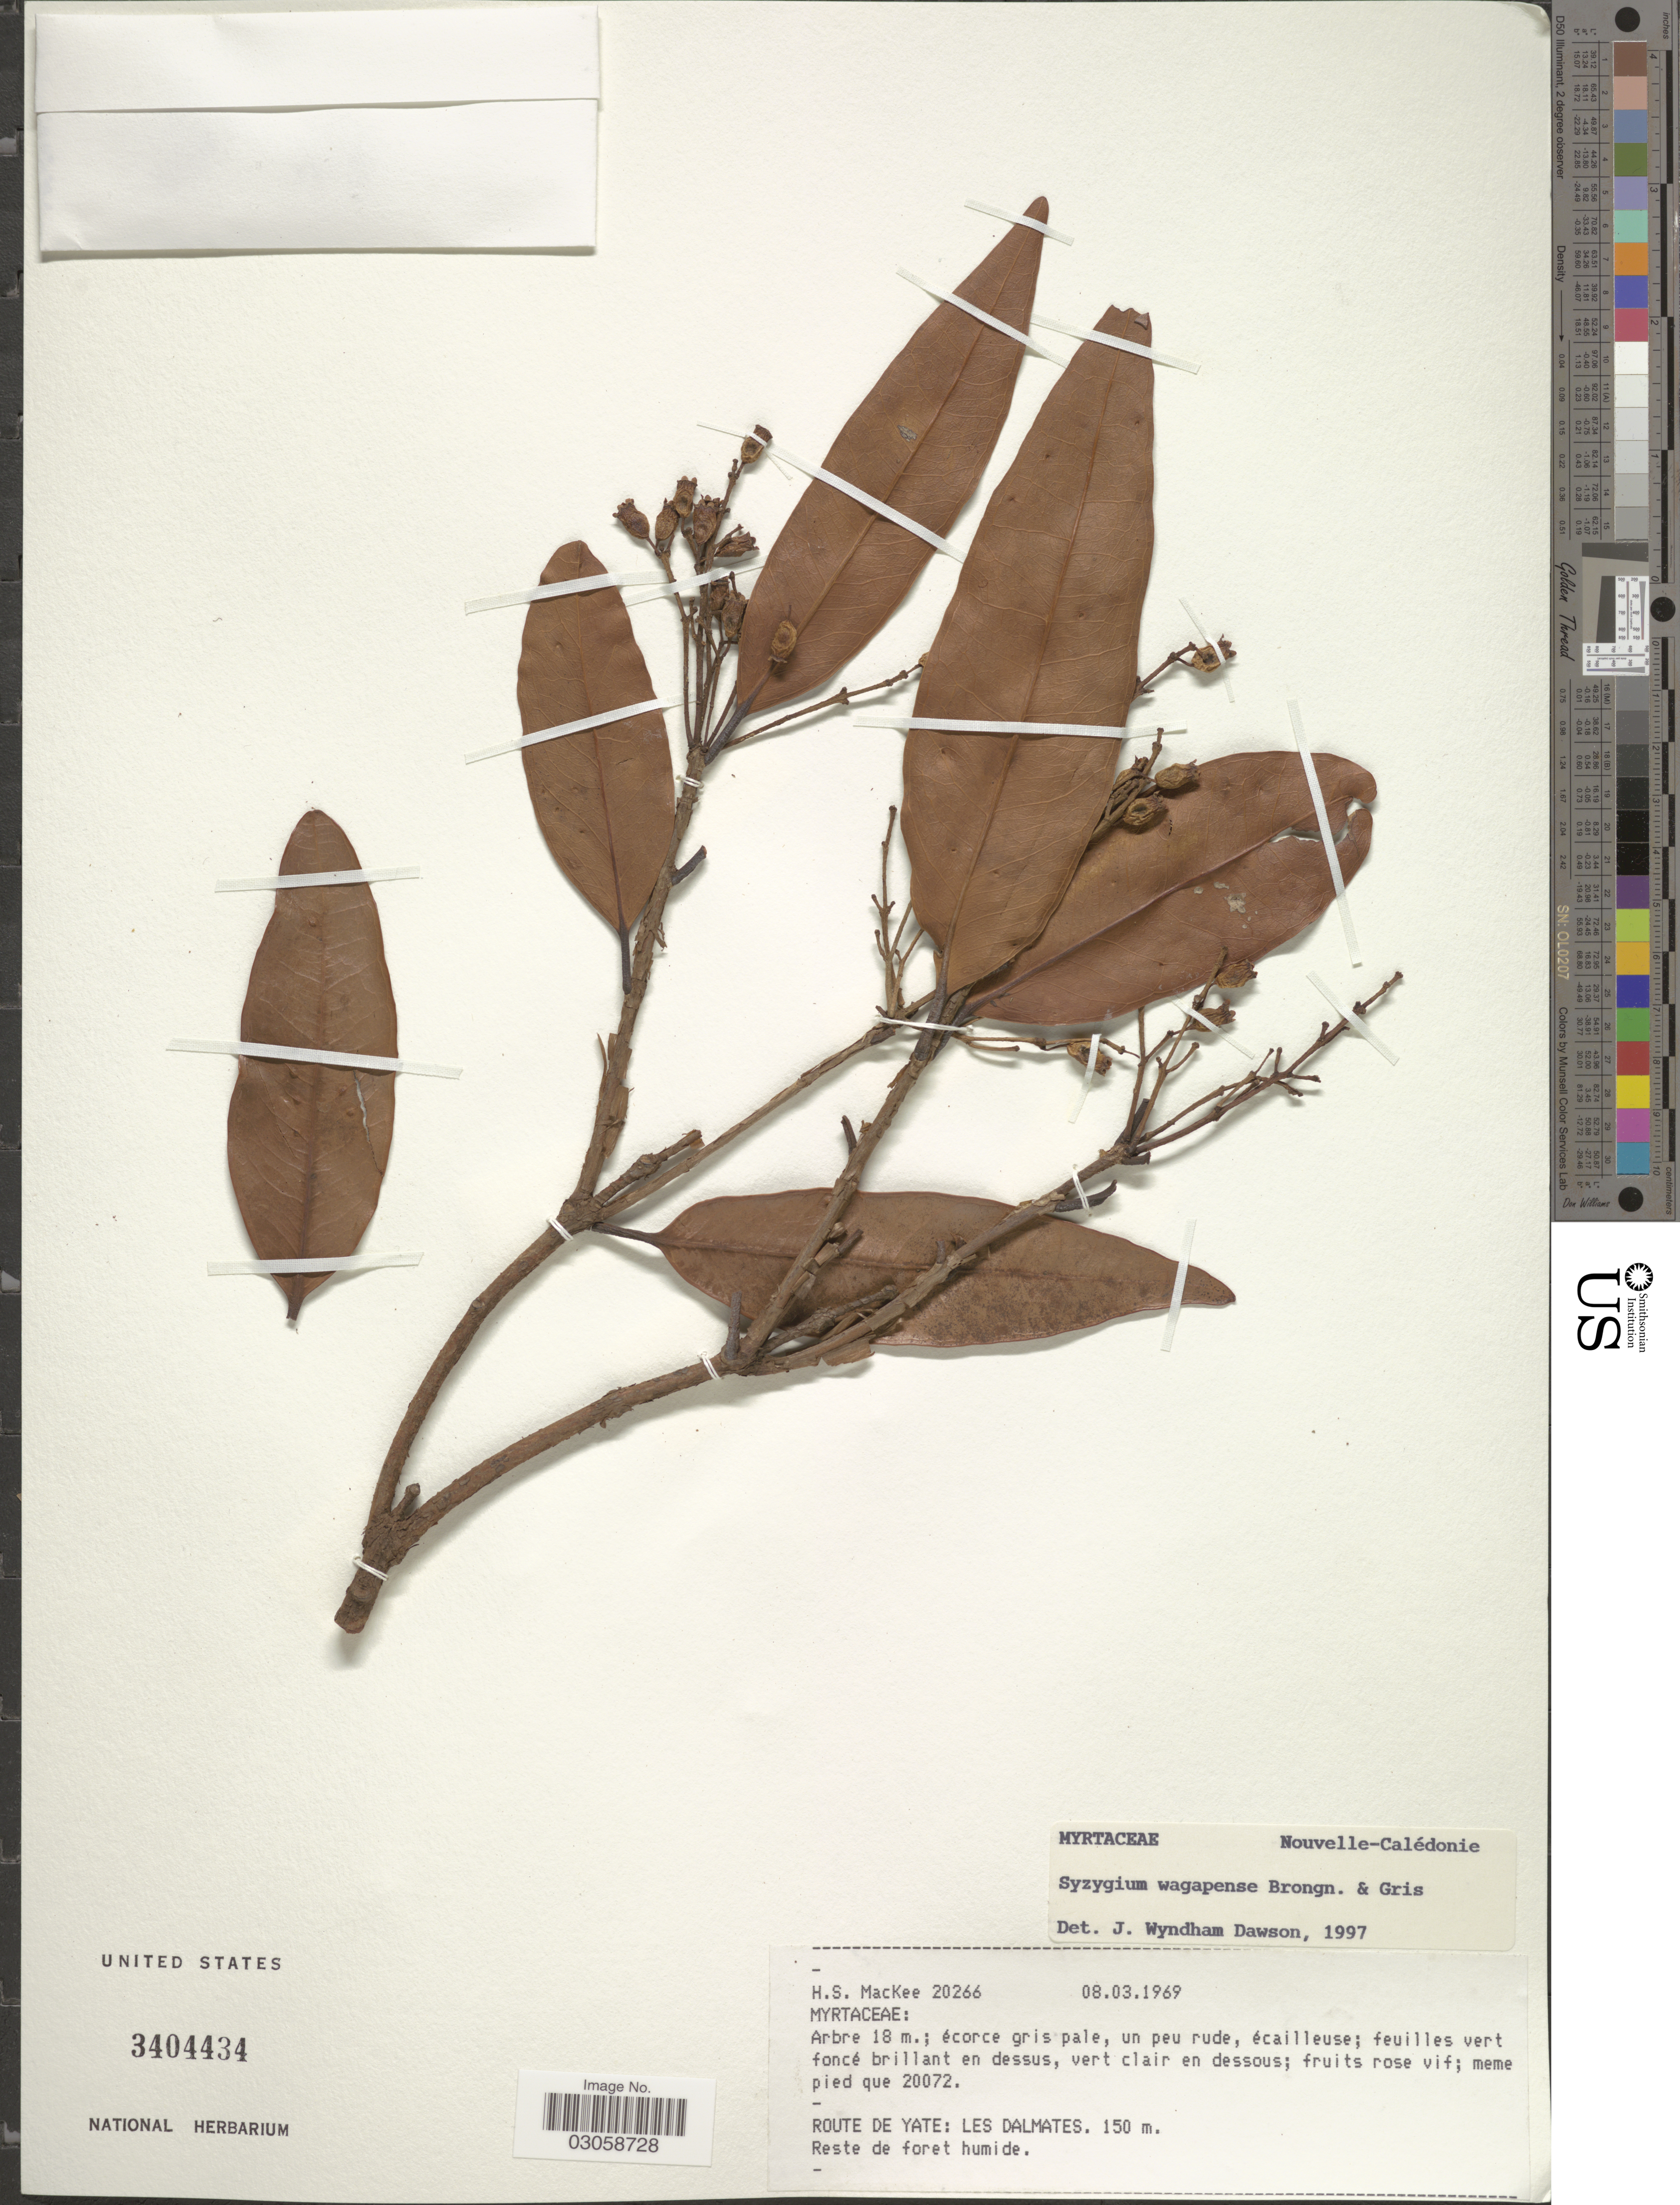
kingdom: Plantae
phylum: Tracheophyta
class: Magnoliopsida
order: Myrtales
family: Myrtaceae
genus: Syzygium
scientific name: Syzygium wagapense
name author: Brongn. & Gris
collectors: H. S. MacKee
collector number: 20266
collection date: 1969-03-08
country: New Caledonia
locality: ROUTE DE YATE: LES DALMATES. Reste de foret humide.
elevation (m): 150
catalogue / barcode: US 3404434